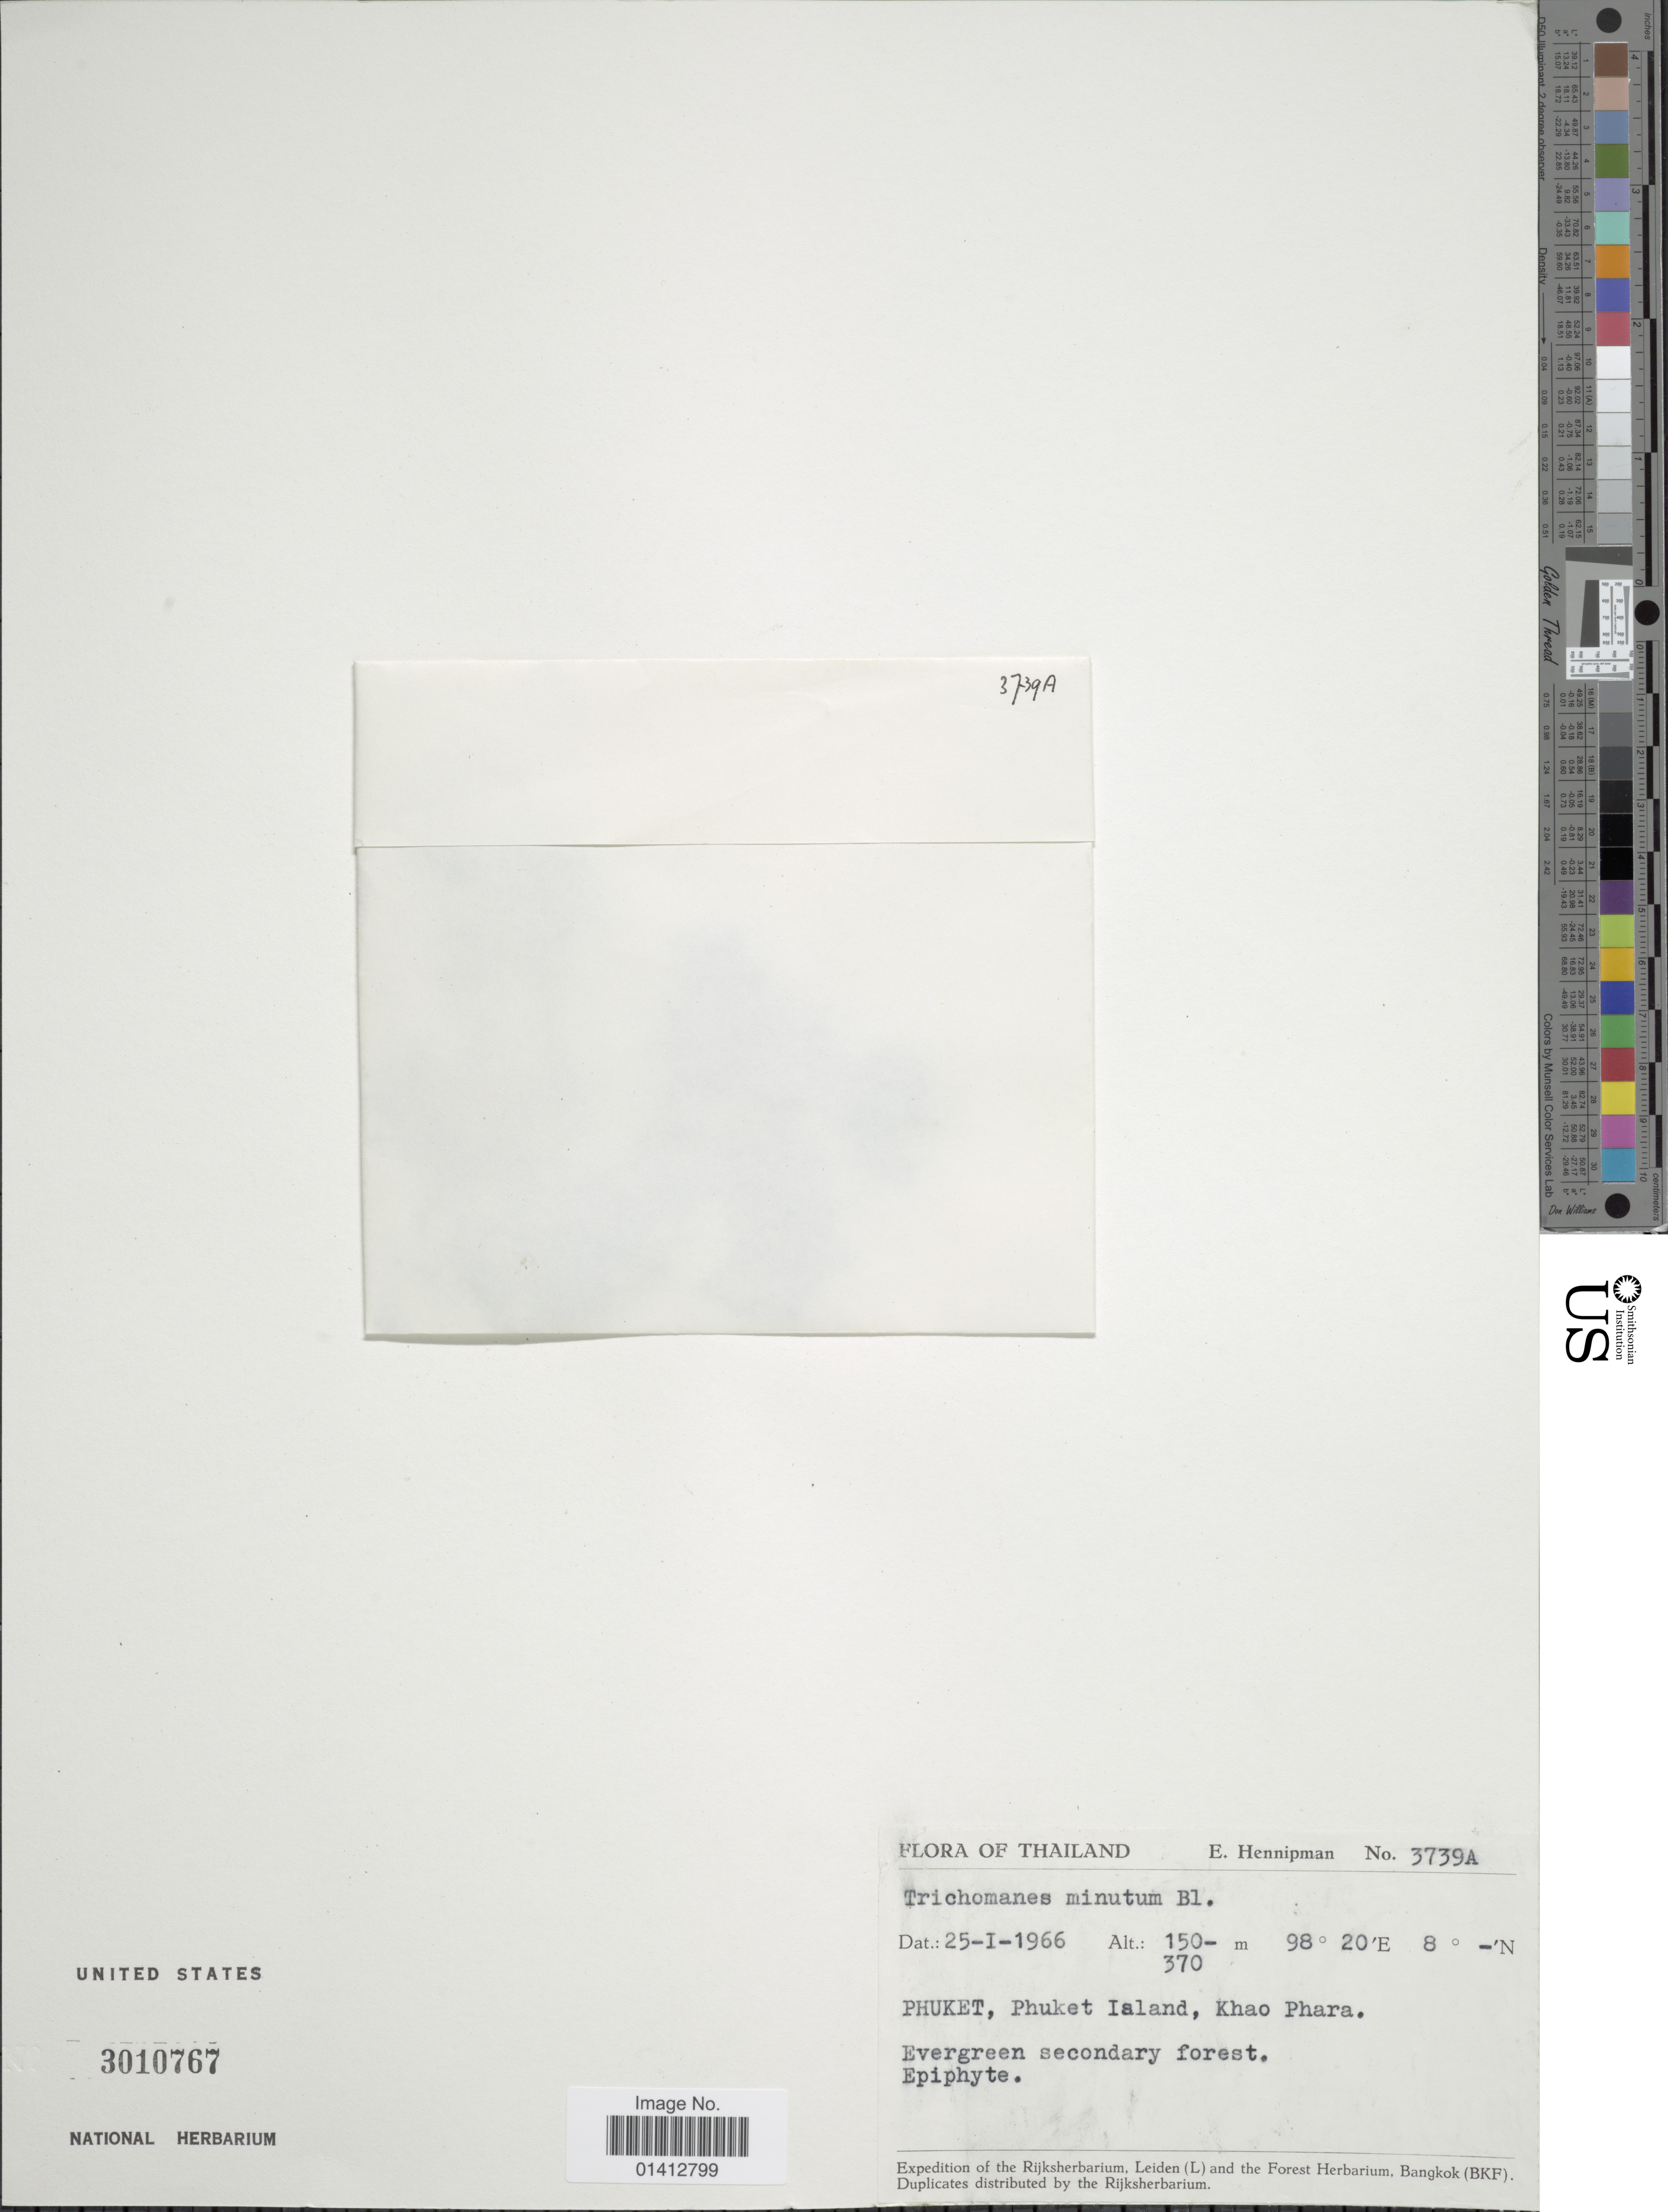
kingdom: Plantae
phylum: Tracheophyta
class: Polypodiopsida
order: Hymenophyllales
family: Hymenophyllaceae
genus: Crepidomanes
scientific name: Crepidomanes minutum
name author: (Blume) K. Iwats.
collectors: E. Hennipman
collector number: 3739A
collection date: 1966-01-25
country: Thailand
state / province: Phuket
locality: Phuket Island, Khao Phara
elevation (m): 150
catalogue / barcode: US 3010767